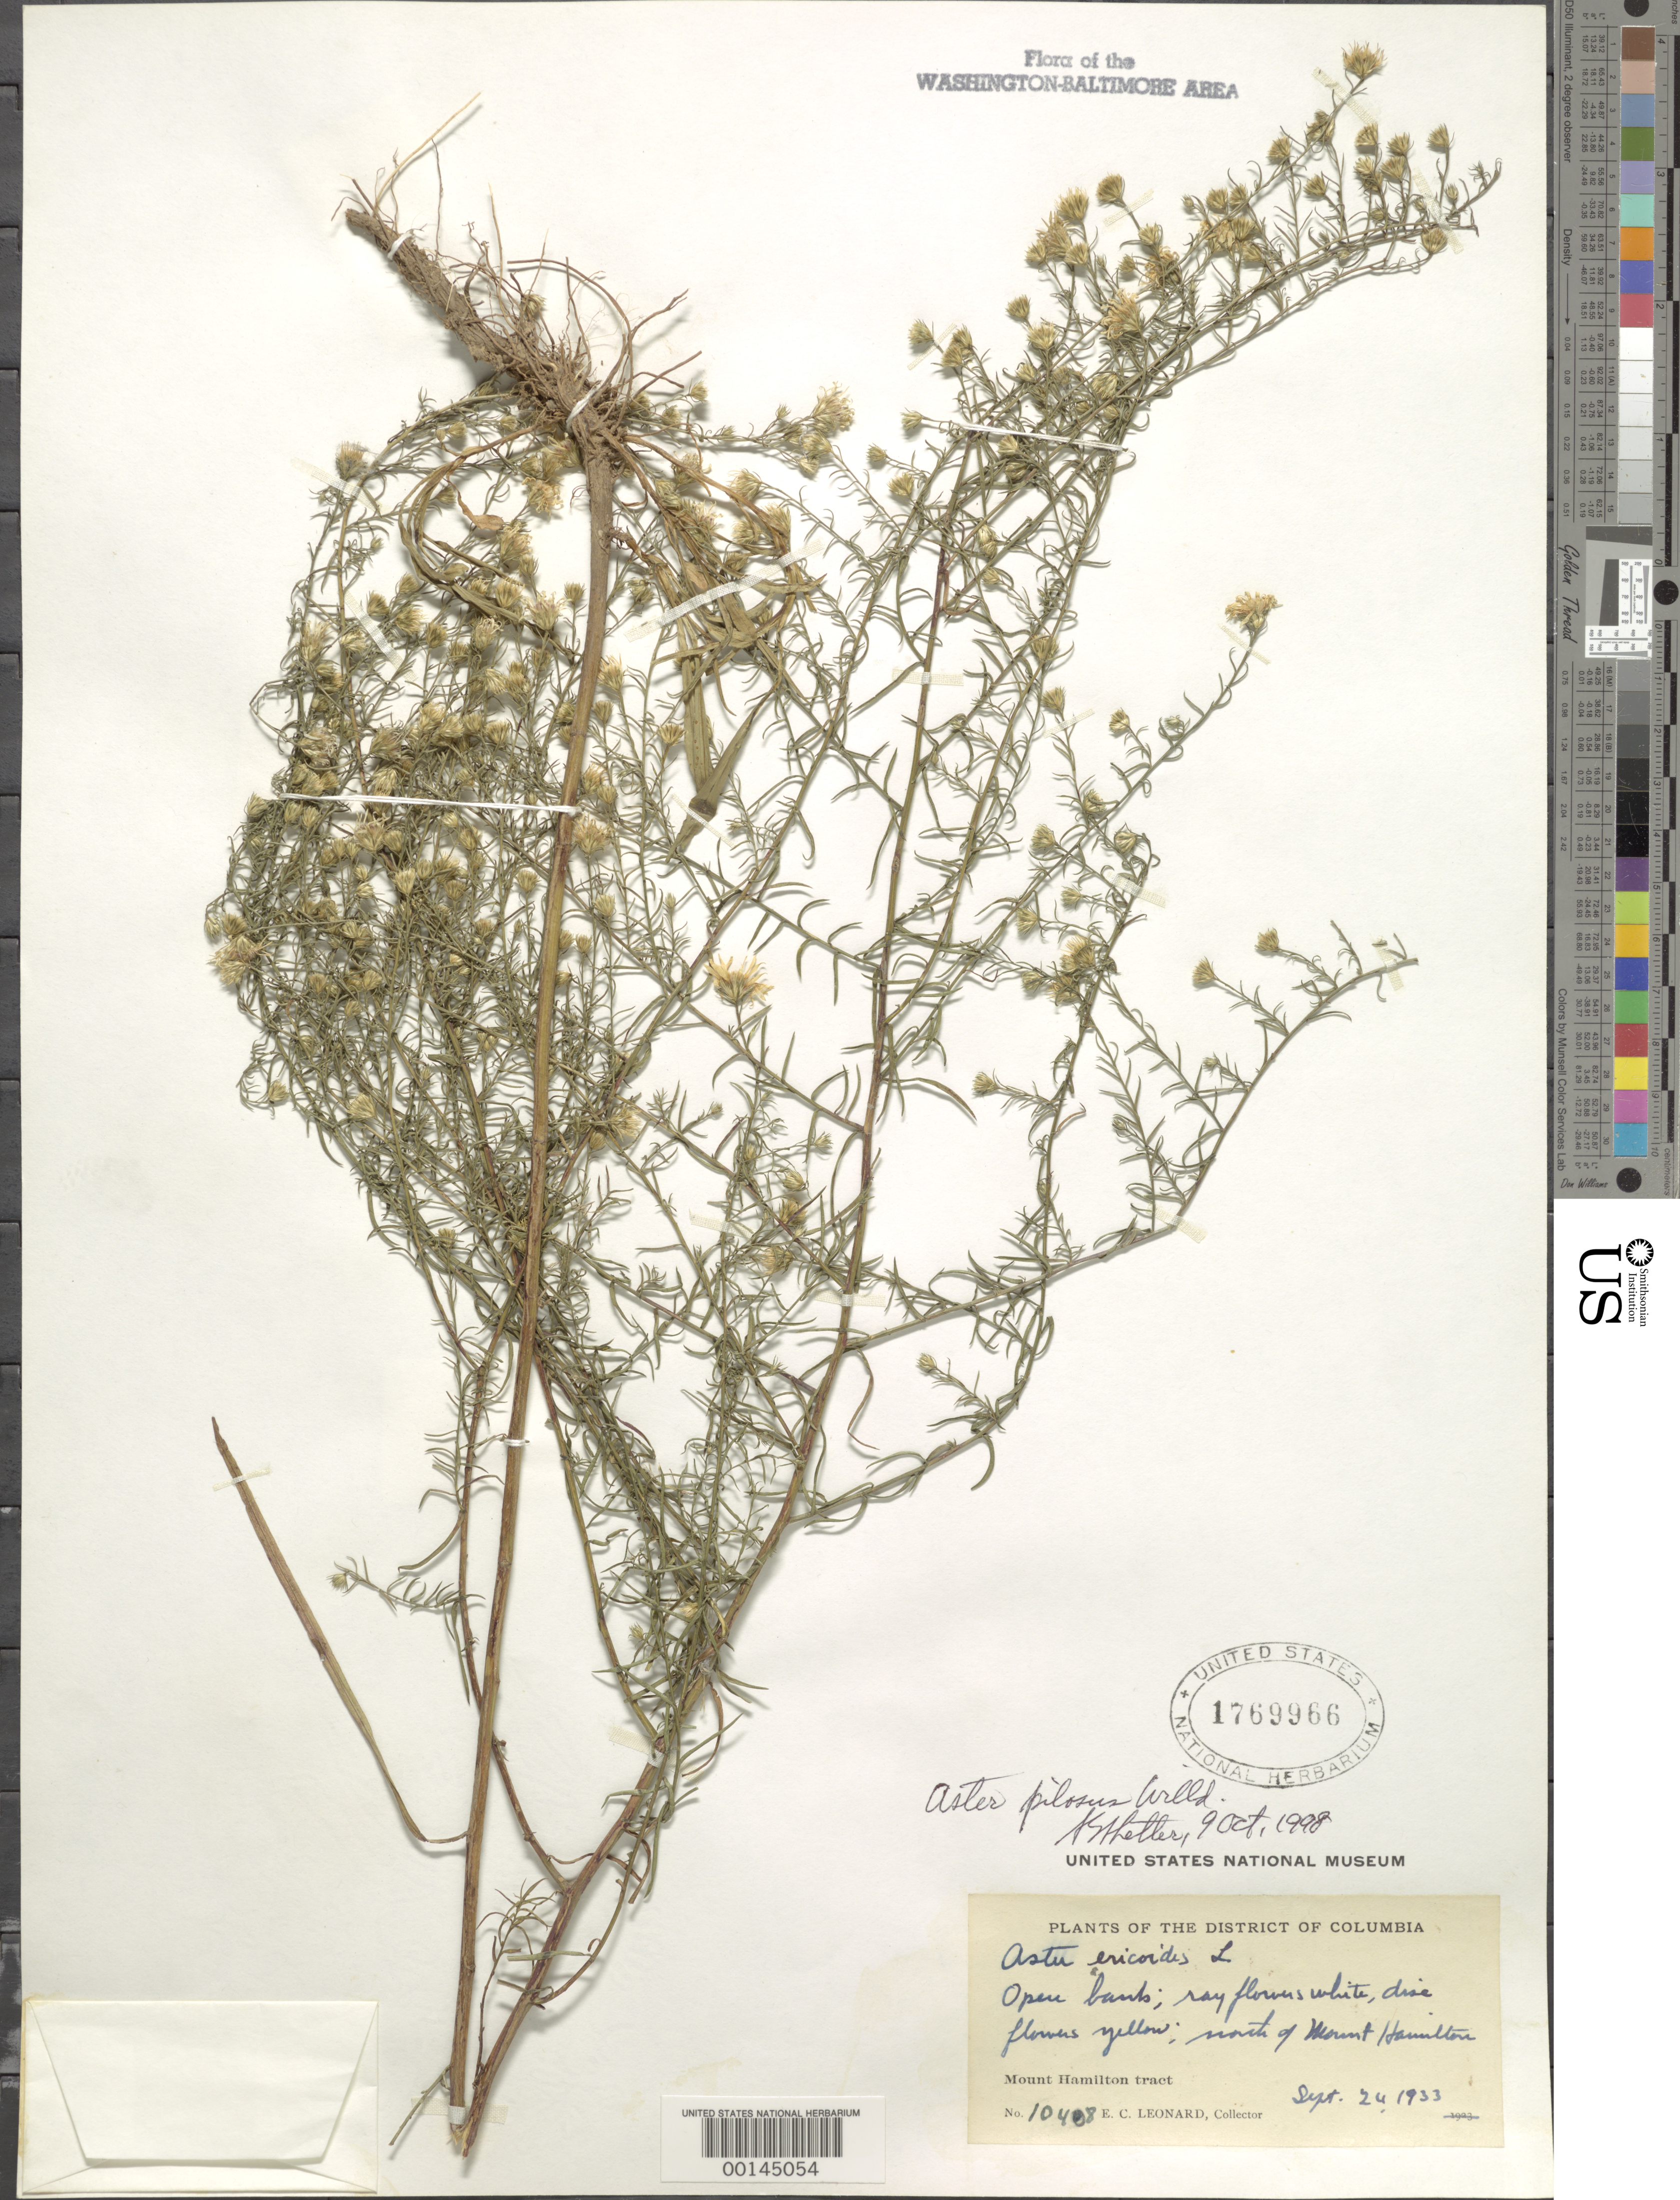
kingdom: Plantae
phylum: Tracheophyta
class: Magnoliopsida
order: Asterales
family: Asteraceae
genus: Symphyotrichum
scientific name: Symphyotrichum pilosum var. pringlei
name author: (A. Gray) G.L. Nesom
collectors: E. C. Leonard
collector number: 10408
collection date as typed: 24 Sep 1933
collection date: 1933-09-24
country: United States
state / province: District of Columbia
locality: North of Mount Hamilton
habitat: Open bank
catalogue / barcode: US 1769966